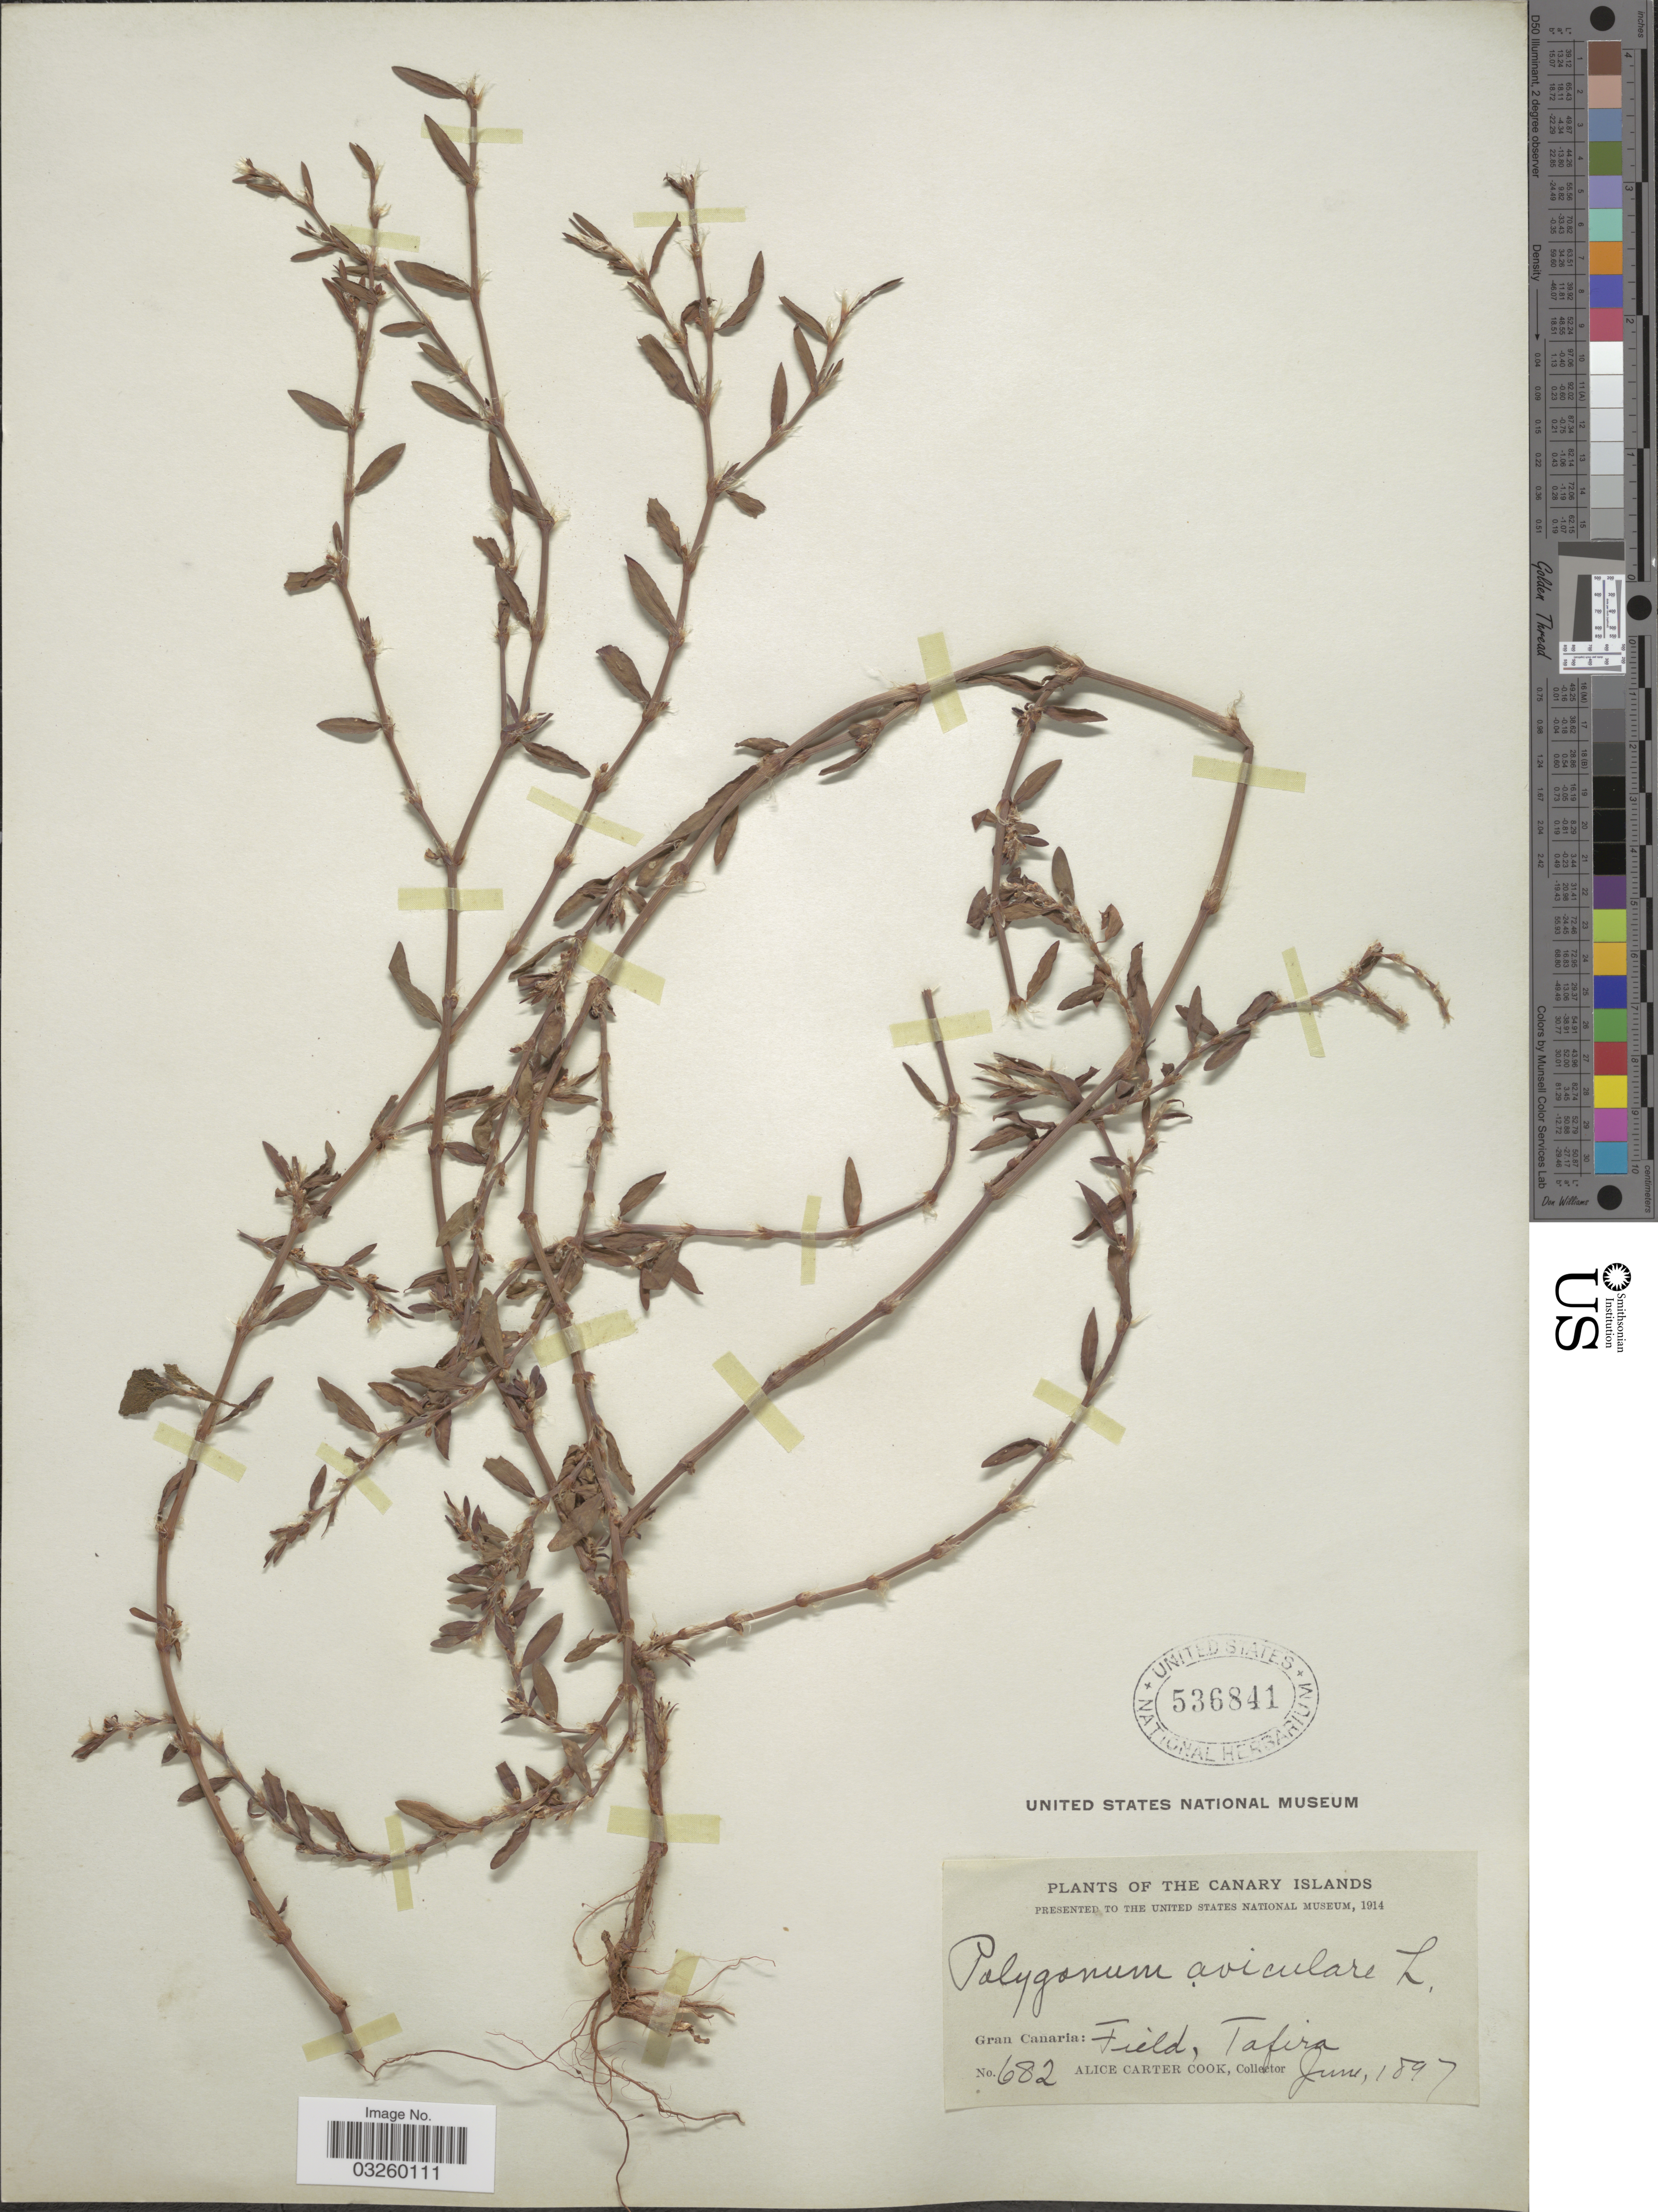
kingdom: Plantae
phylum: Tracheophyta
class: Magnoliopsida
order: Caryophyllales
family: Polygonaceae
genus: Polygonum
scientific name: Polygonum aviculare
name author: L.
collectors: Alice C. Cook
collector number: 682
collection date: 1897-06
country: Spain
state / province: Canarias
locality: Canary Islands. Gran Canaria: Field, Tafira.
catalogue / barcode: US 536841